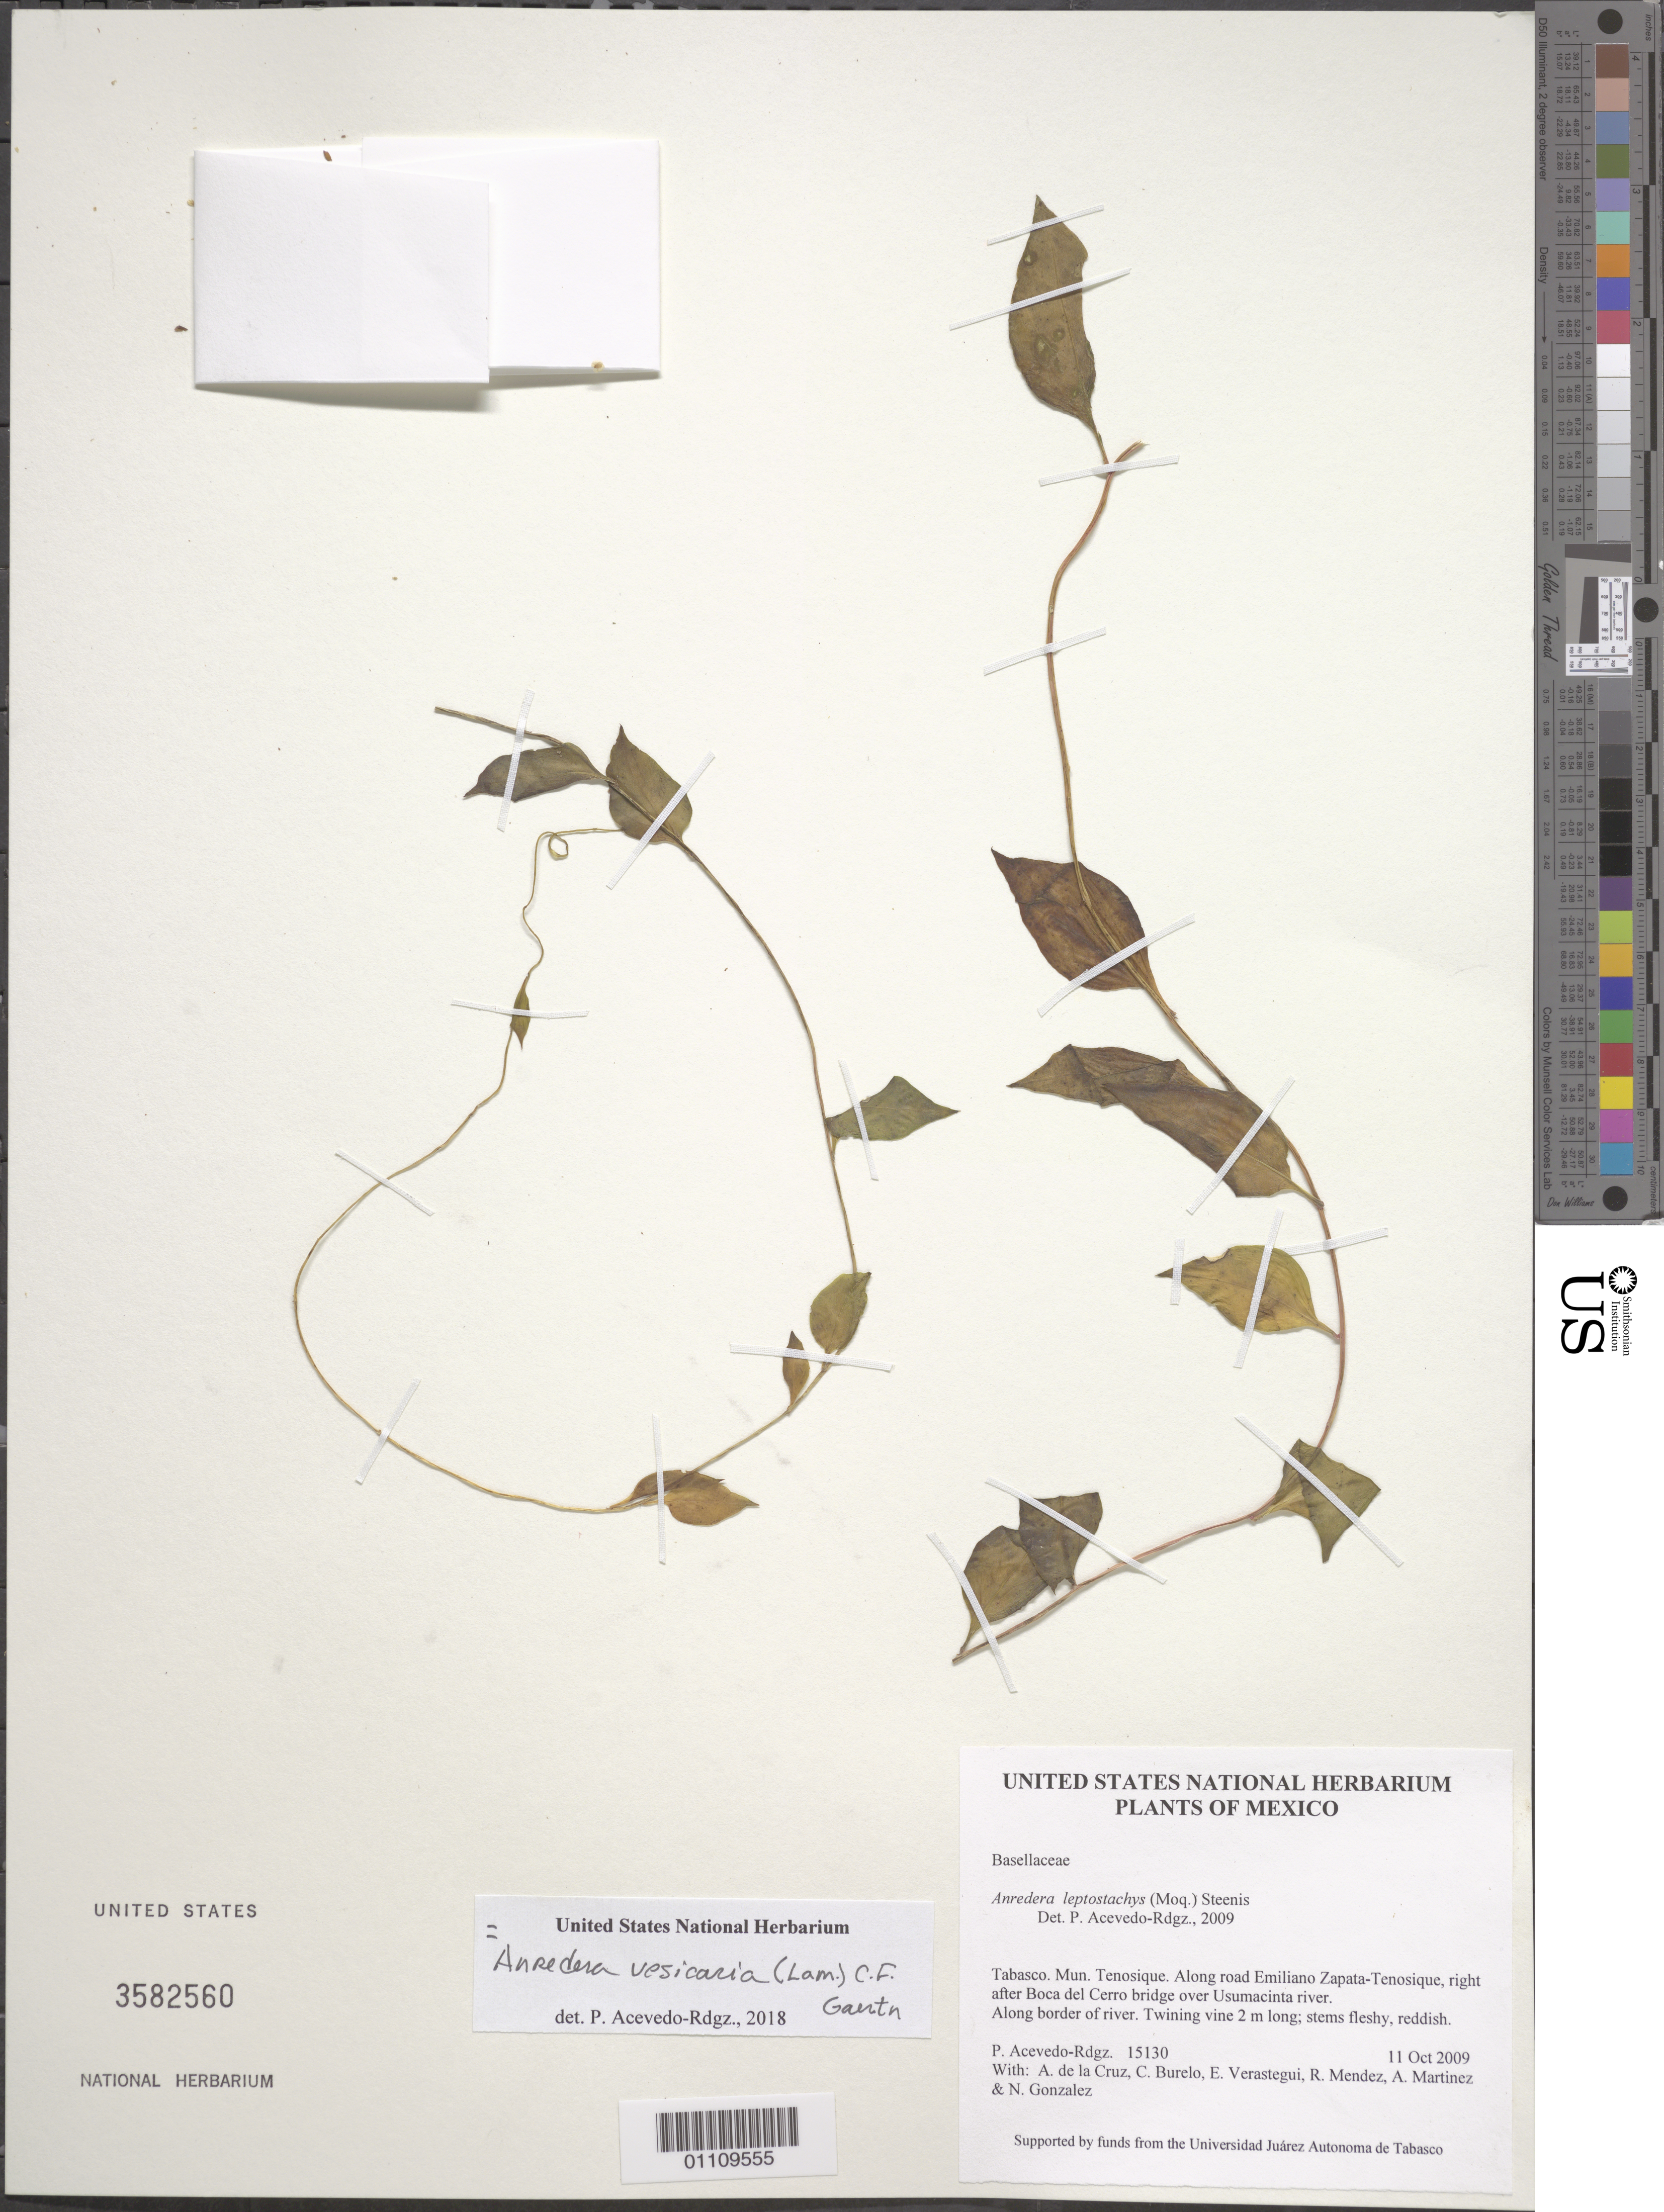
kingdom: Plantae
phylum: Tracheophyta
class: Magnoliopsida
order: Caryophyllales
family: Basellaceae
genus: Anredera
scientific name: Anredera vesicaria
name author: (Lam.) C.F. Gaertn.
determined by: Acevedo-Rodríguez, P., (BOT), Smithsonian Institution - National Museum of Natural History (UNITED STATES)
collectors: P. Acevedo-Rodr., A. de la Cruz, C. Burelo, E. Verastegui, R. Mendez & A. Martinez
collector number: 15130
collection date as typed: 11 Oct 2009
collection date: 2009-10-11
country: Mexico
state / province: Tabasco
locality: Mun. Tenosique. Along road Emiliano Zapata-Tenosique, right after Boca del Cerro bridge over Usumacinta river.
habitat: Along border of river.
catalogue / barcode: US 3582560